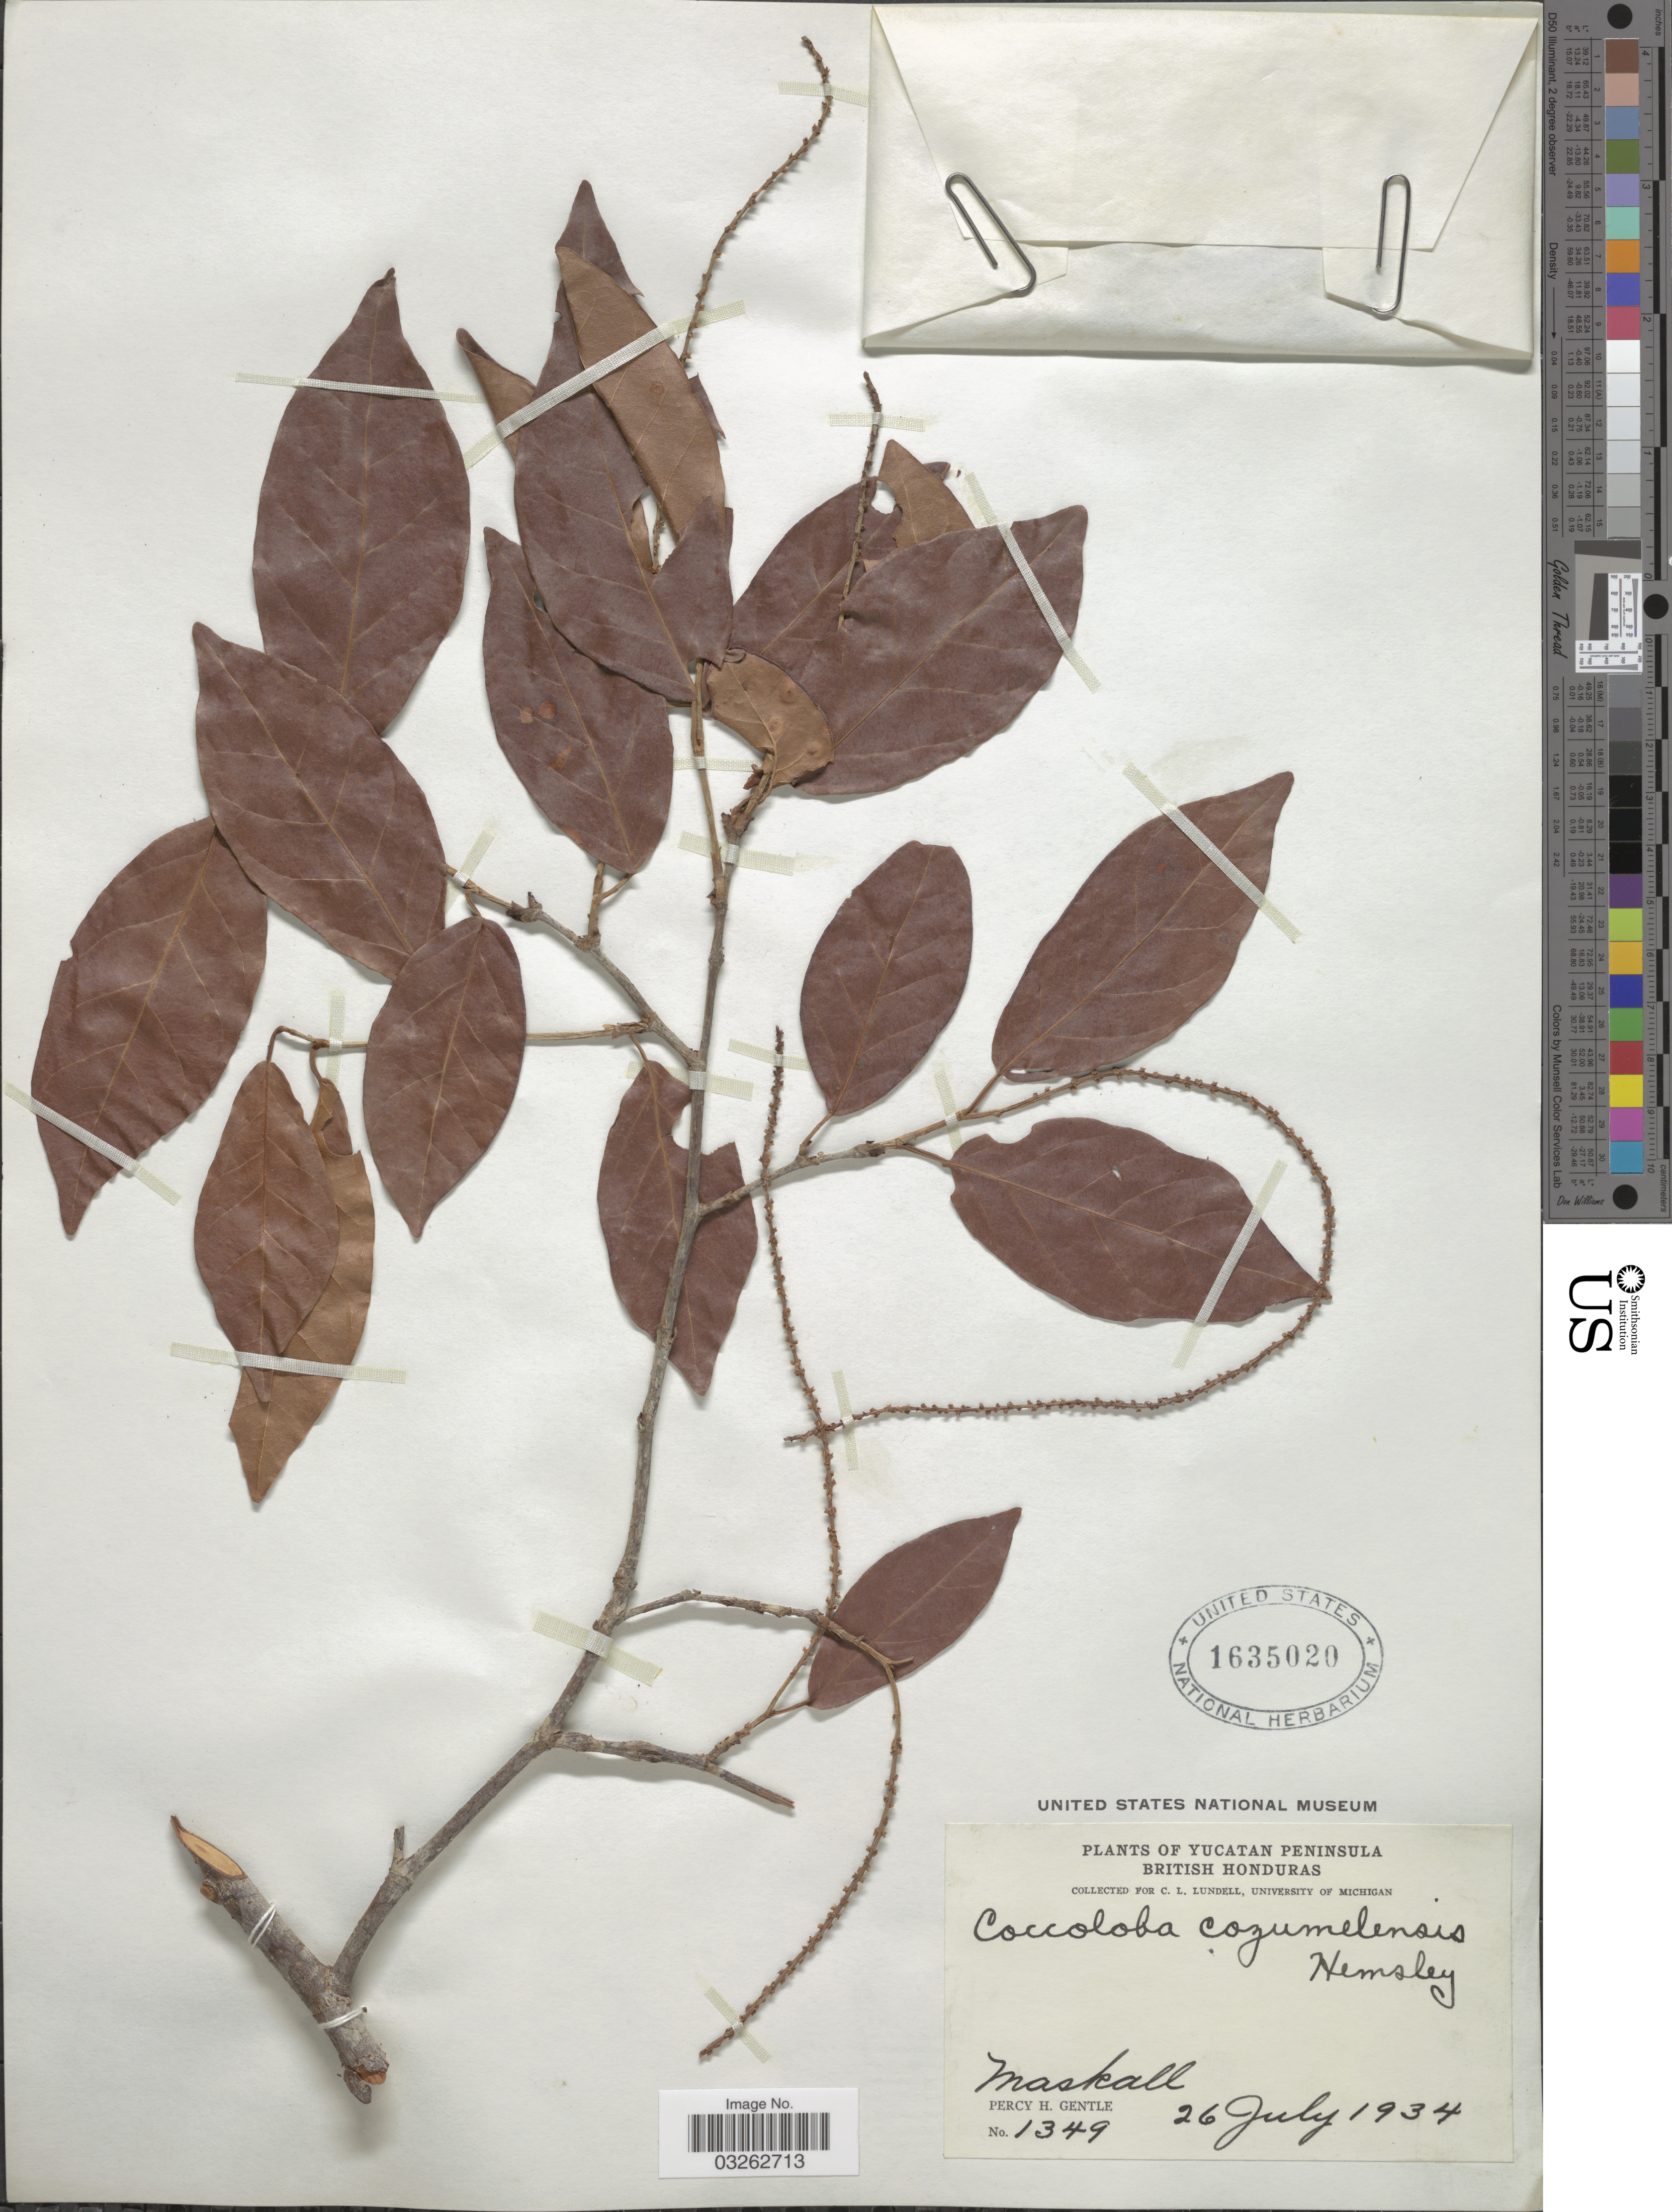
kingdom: Plantae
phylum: Tracheophyta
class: Magnoliopsida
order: Caryophyllales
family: Polygonaceae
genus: Coccoloba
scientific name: Coccoloba cozumelensis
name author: Hemsl.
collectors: P. H. Gentle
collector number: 1349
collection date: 1934-07-26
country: Belize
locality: Yucatan Peninsula. British Honduras. Maskall.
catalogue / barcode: US 1635020